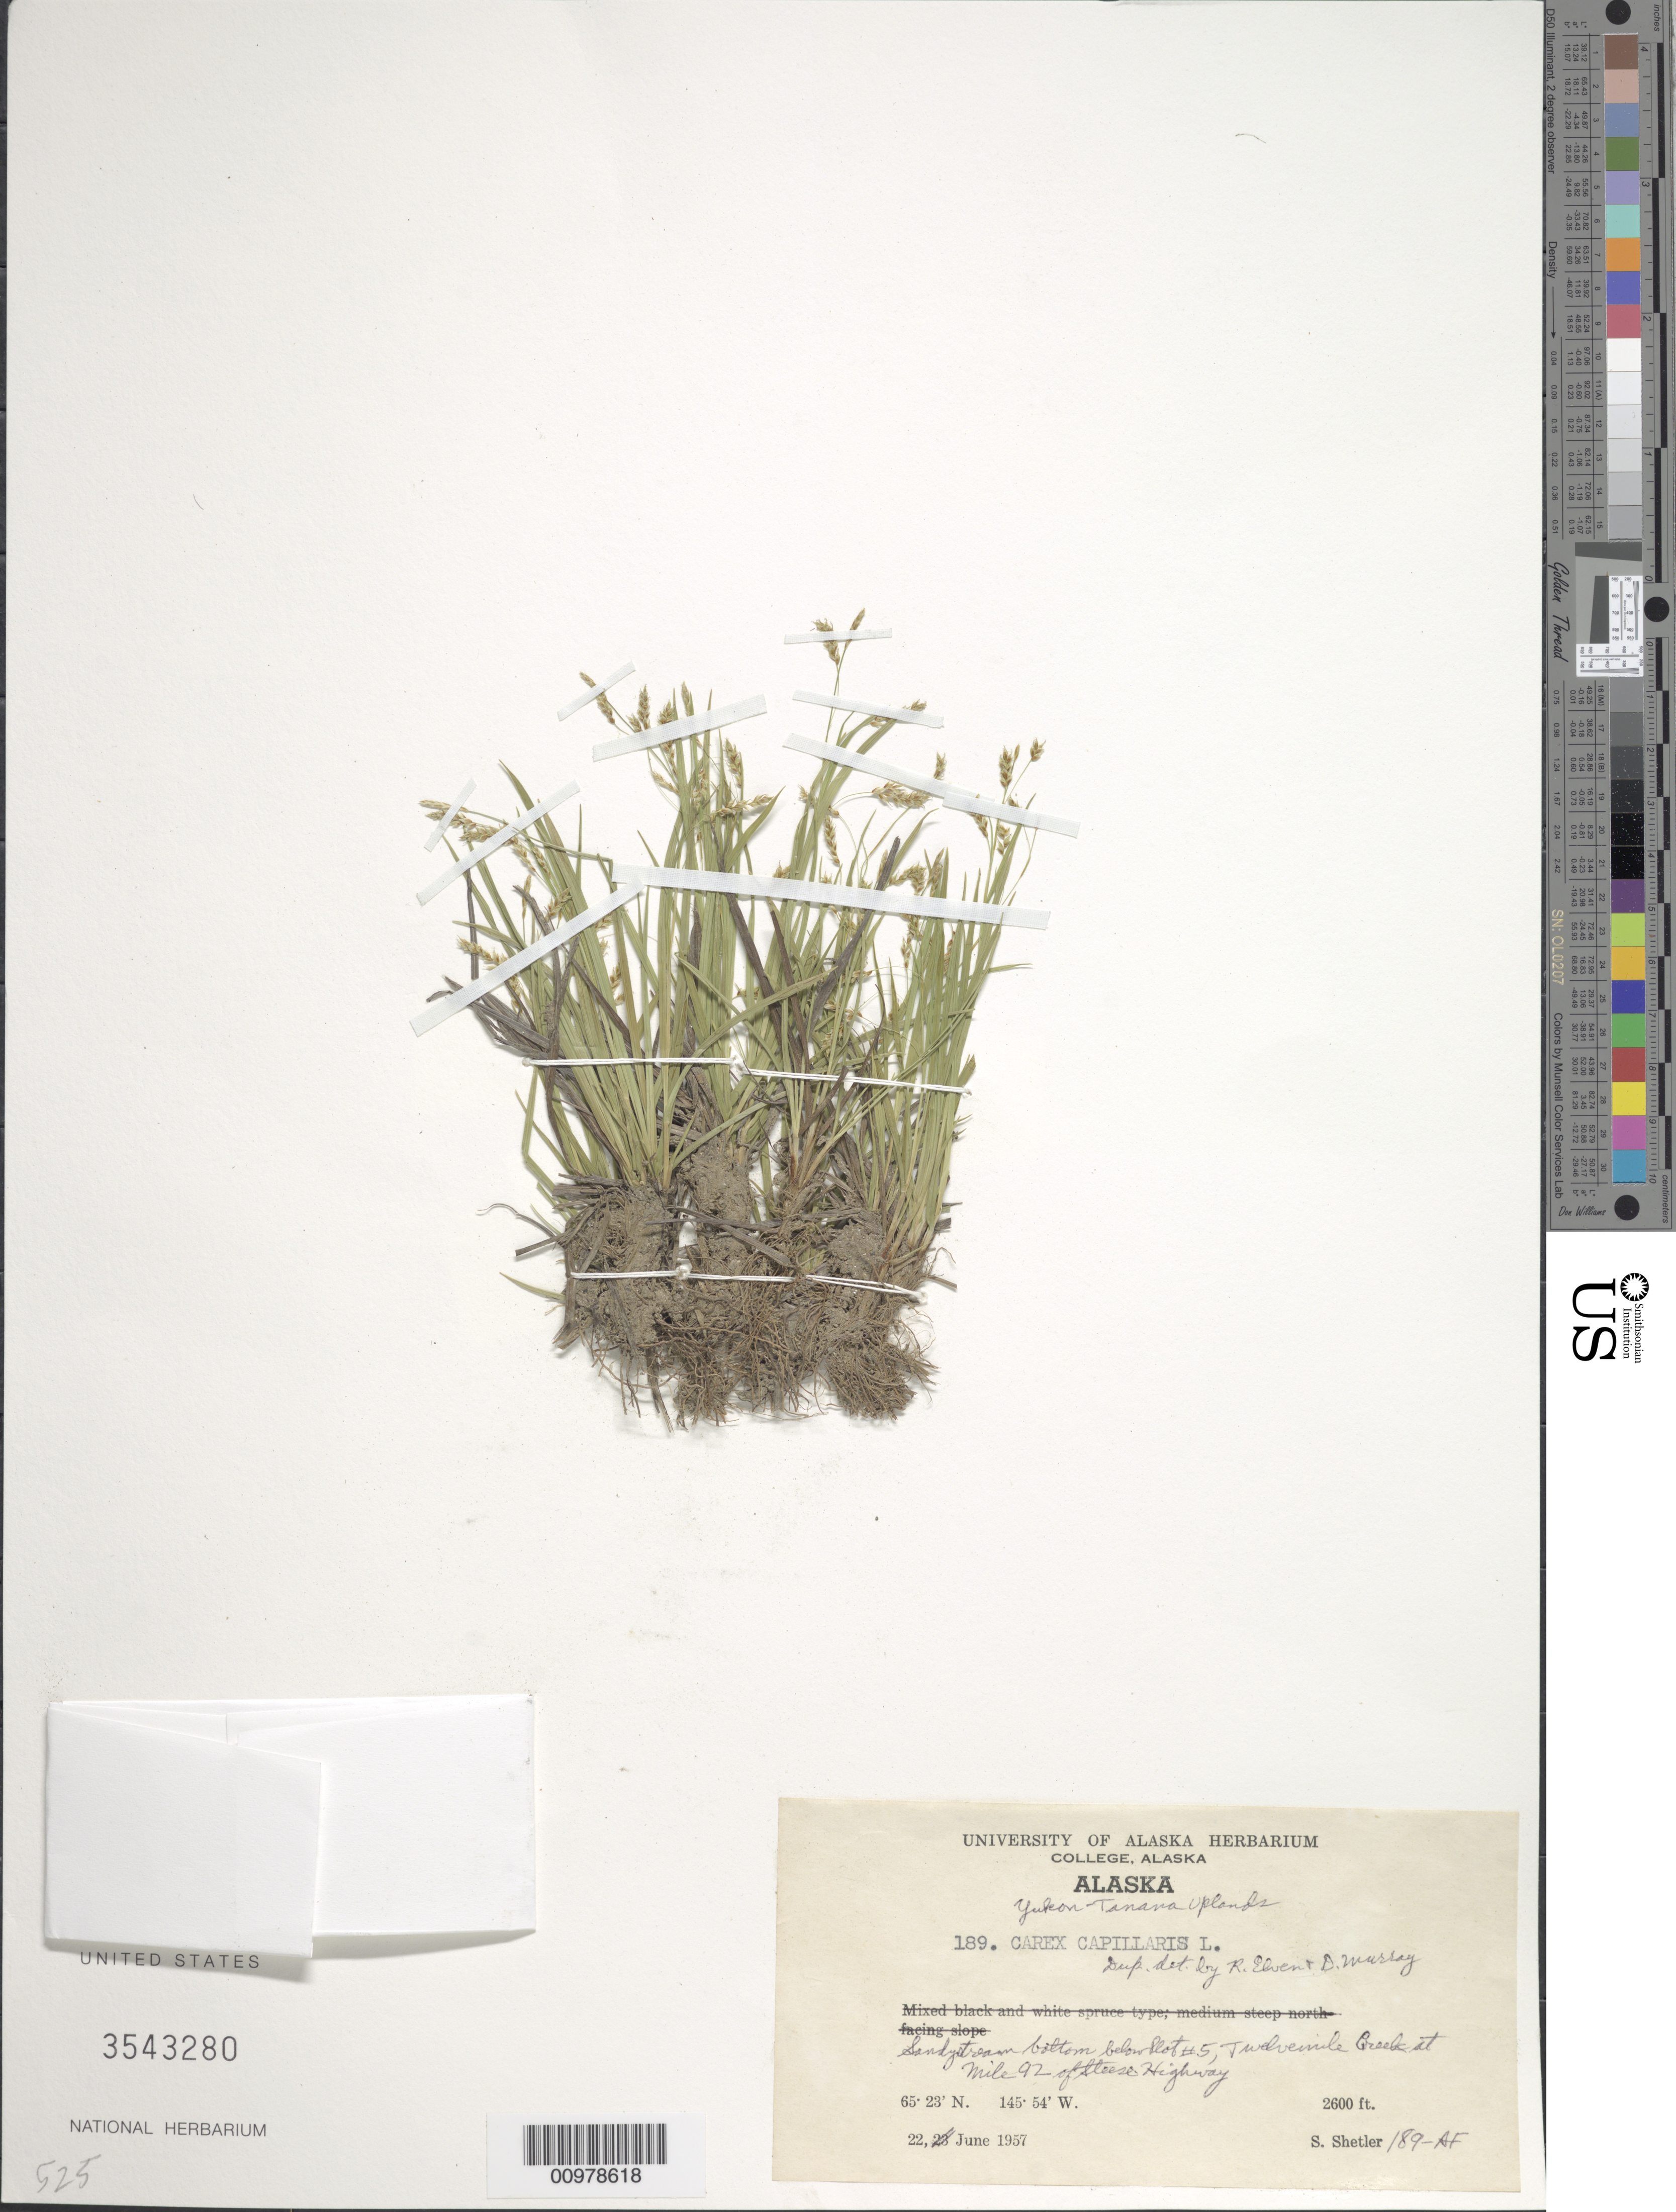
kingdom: Plantae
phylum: Tracheophyta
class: Liliopsida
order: Poales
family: Cyperaceae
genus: Carex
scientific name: Carex capillaris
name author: L.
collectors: S. Shetler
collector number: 189-AF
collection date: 1957-06-22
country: United States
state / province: Alaska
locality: Yukon-Tanana Uplands. Sandy stream bottom below Plot #5, Twelve mile Creek at Mile 92 of Steese Highway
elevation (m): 792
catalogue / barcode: US 3543280